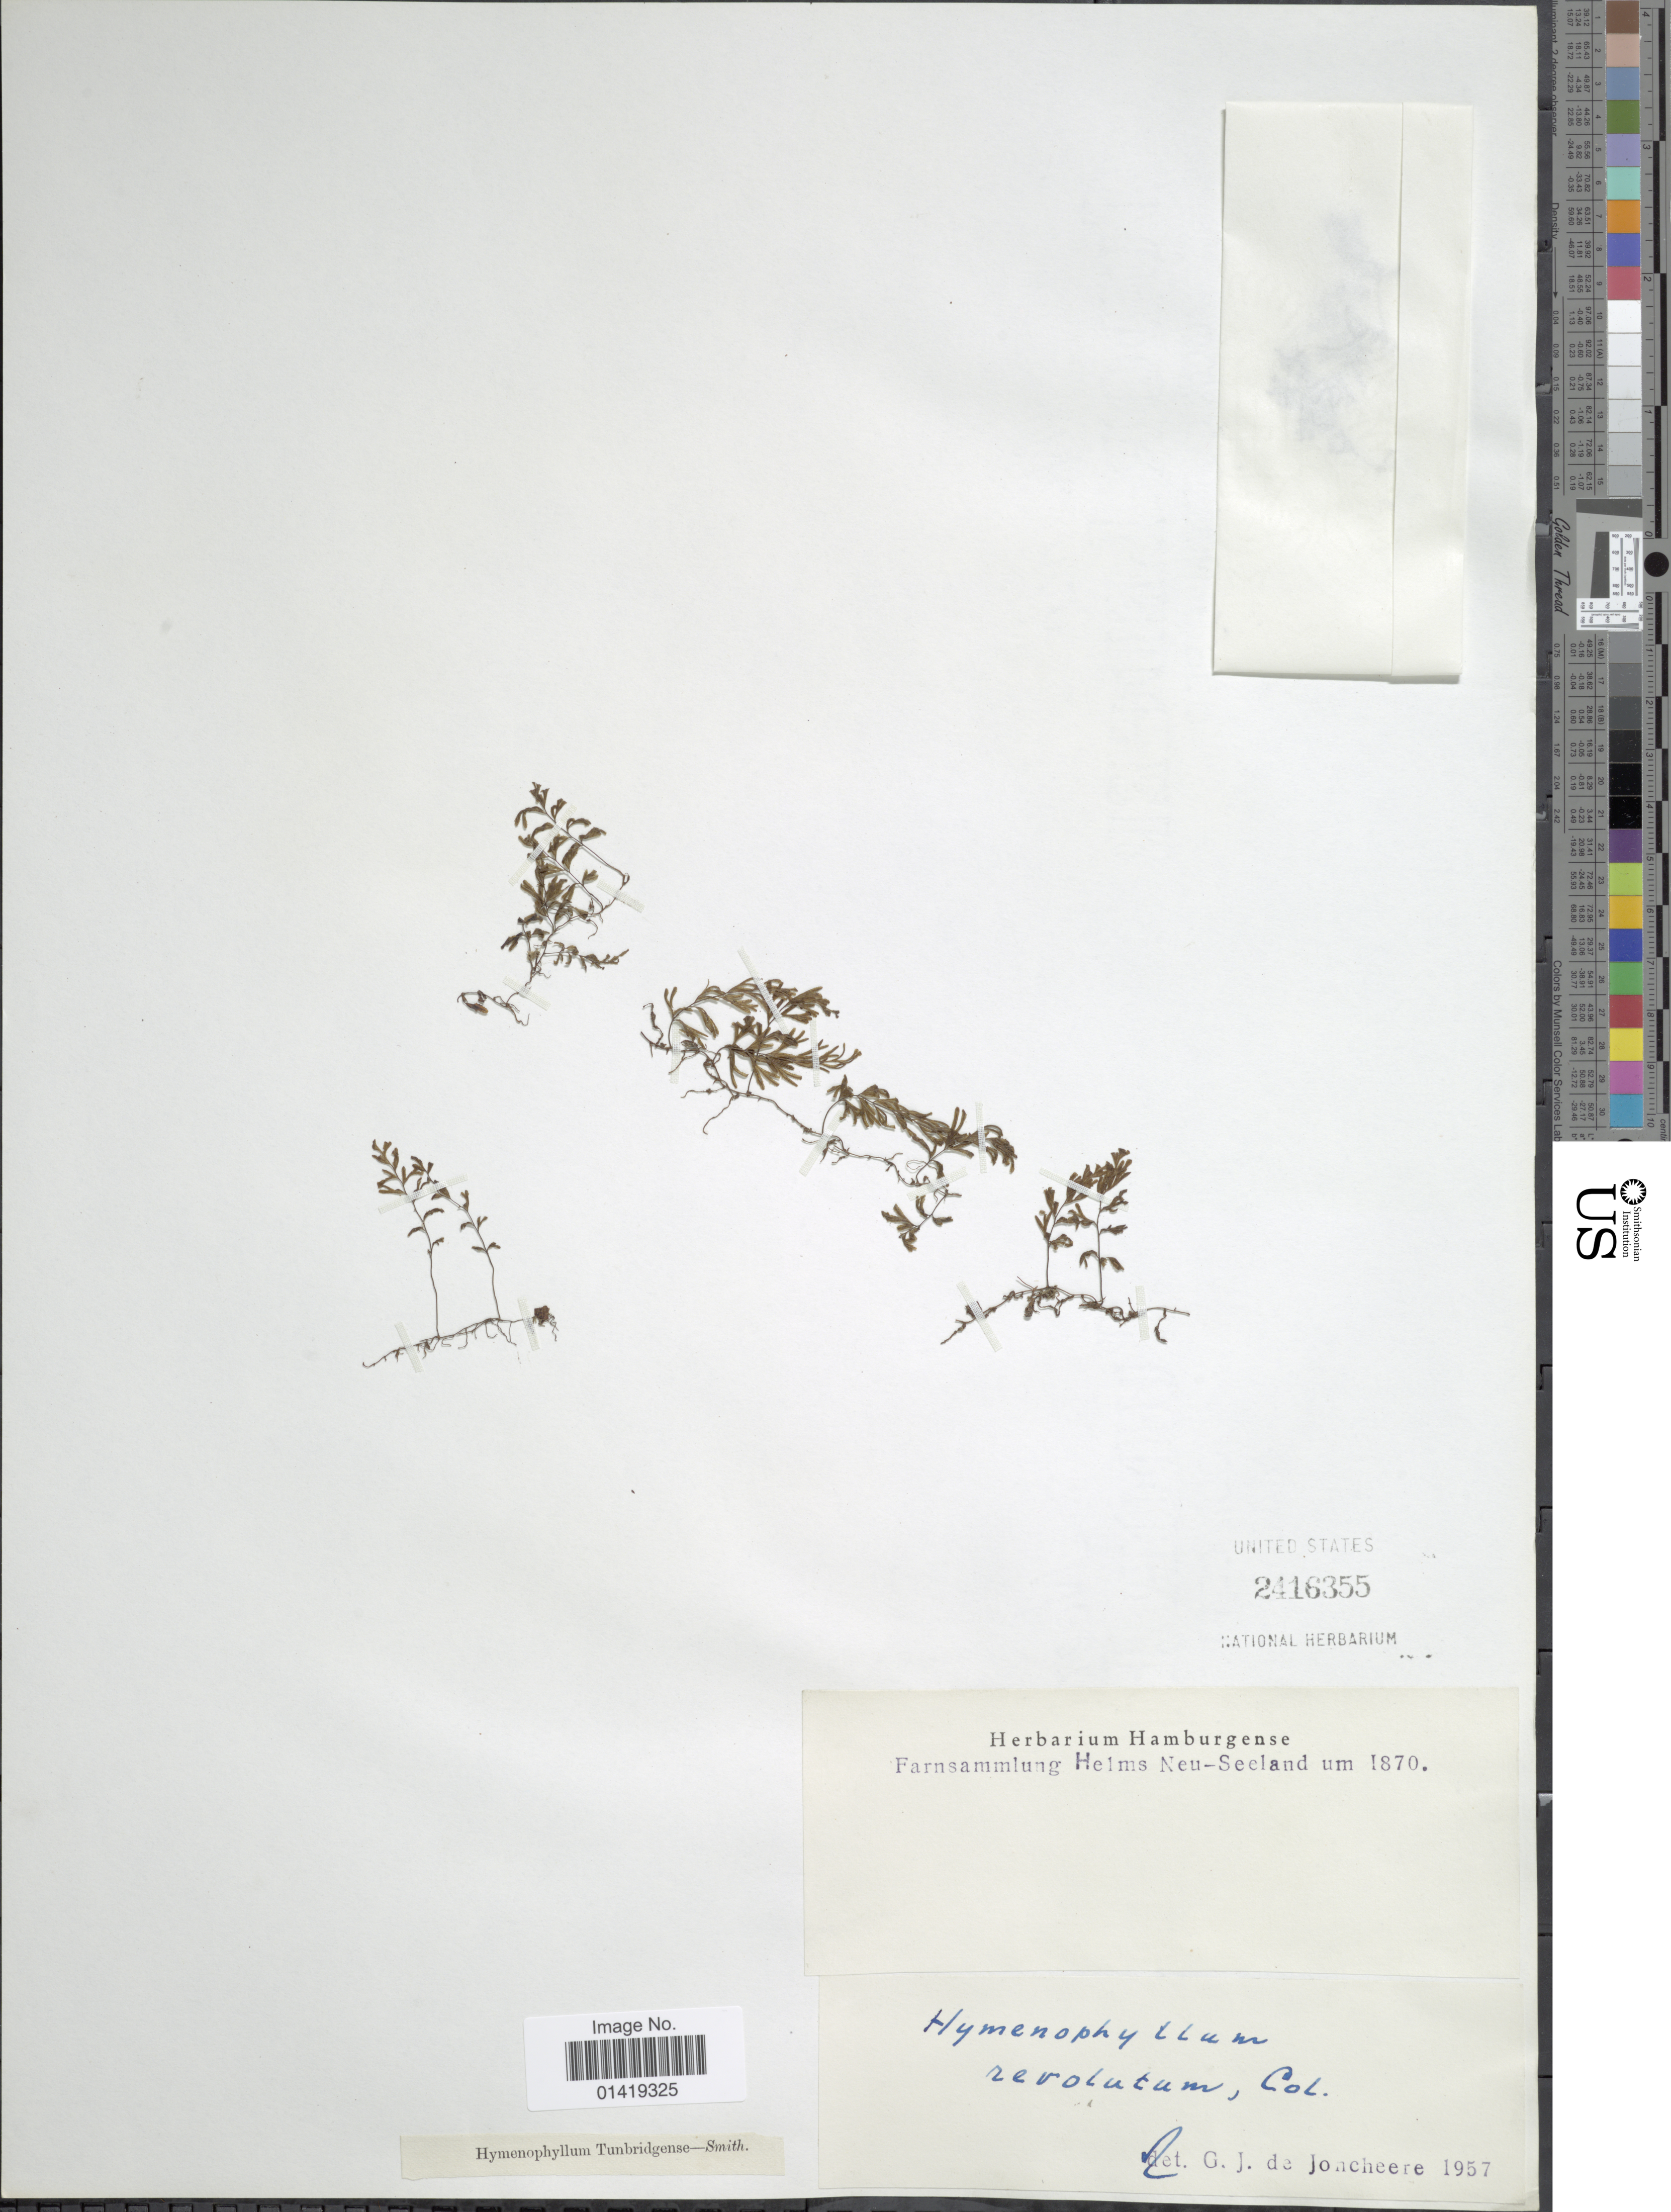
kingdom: Plantae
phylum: Tracheophyta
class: Polypodiopsida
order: Hymenophyllales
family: Hymenophyllaceae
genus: Hymenophyllum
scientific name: Hymenophyllum revolutum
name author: Colenso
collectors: F. Helms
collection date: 1870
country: New Zealand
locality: Neu Seeland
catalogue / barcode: US 2416355